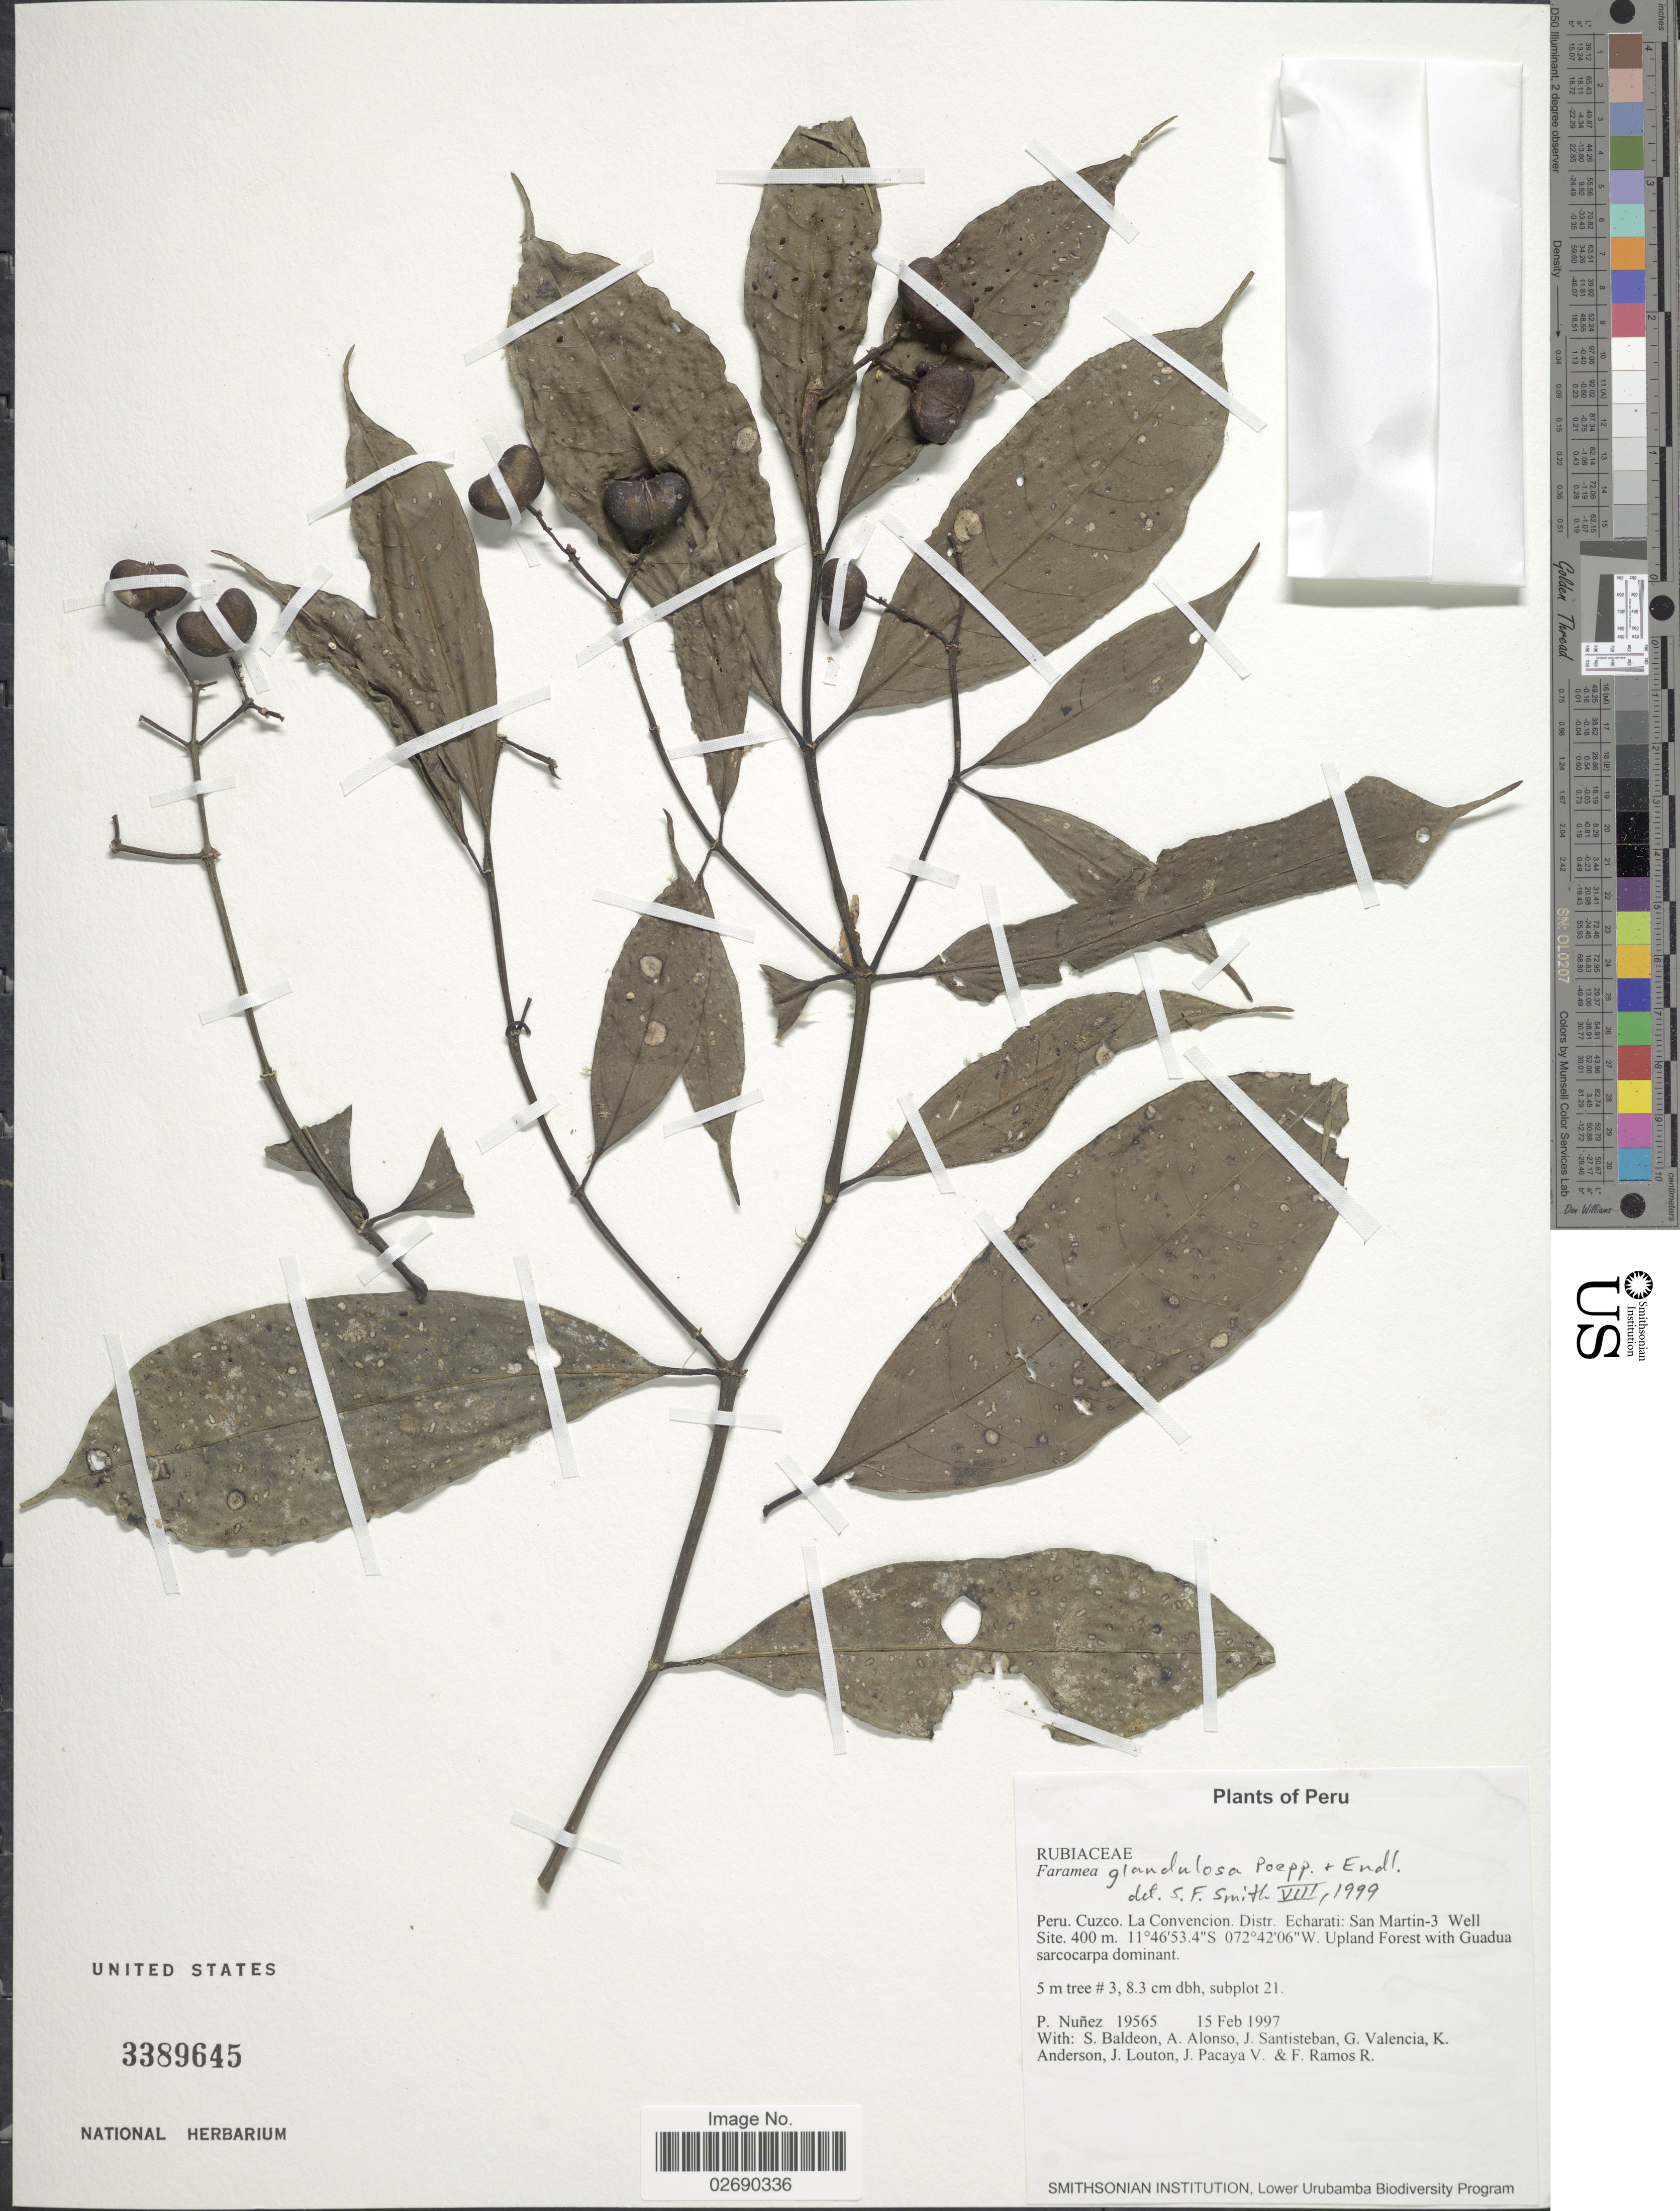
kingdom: Plantae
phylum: Tracheophyta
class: Magnoliopsida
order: Gentianales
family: Rubiaceae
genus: Faramea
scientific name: Faramea glandulosa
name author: Poepp.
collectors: P. Nuñez V., S. Baldeon, A. Alonso, J. Santisteban & et al.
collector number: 19565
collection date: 1997-02-15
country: Peru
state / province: Cusco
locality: La Convencion Distr. Echarati: San Martin-3 Well Site.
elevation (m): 400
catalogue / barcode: US 3389645